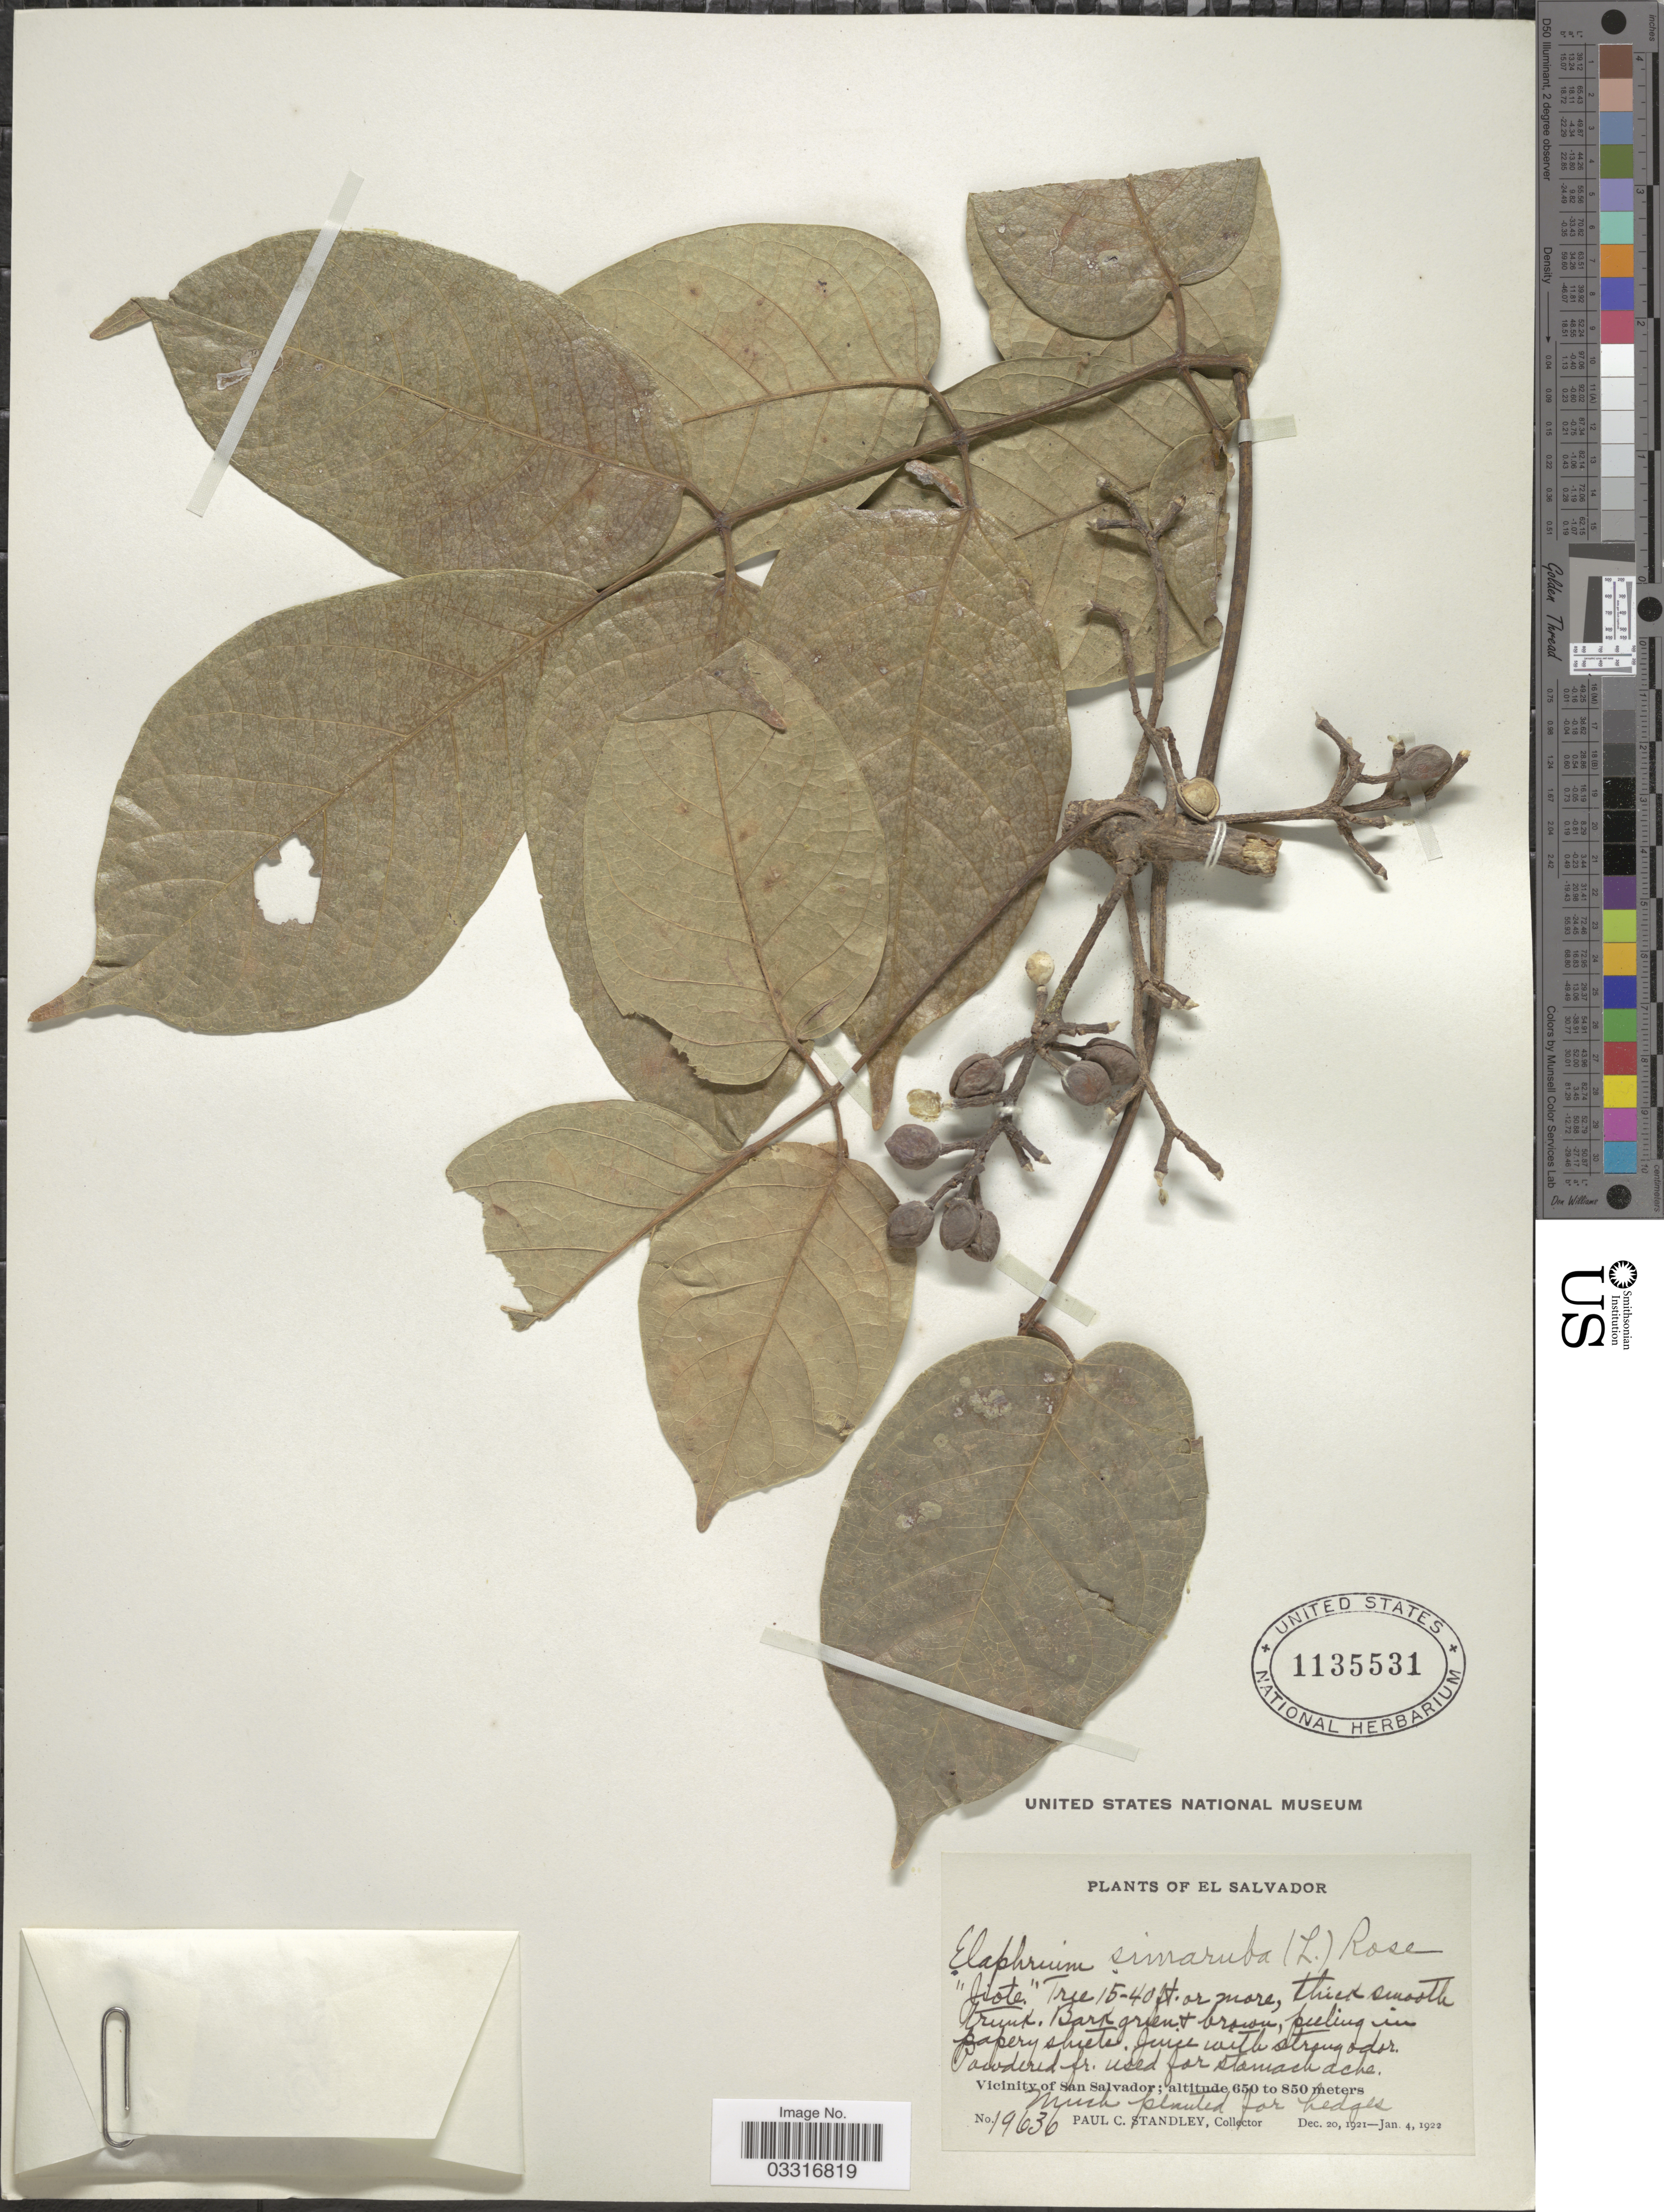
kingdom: Plantae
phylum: Tracheophyta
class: Magnoliopsida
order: Sapindales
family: Burseraceae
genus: Bursera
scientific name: Bursera simaruba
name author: (L.) Sarg.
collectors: P. C. Standley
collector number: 19636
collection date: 1921-12-20/1922-01-04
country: El Salvador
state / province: San Salvador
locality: Vicinity of San Salvador.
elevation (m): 650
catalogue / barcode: US 1135531